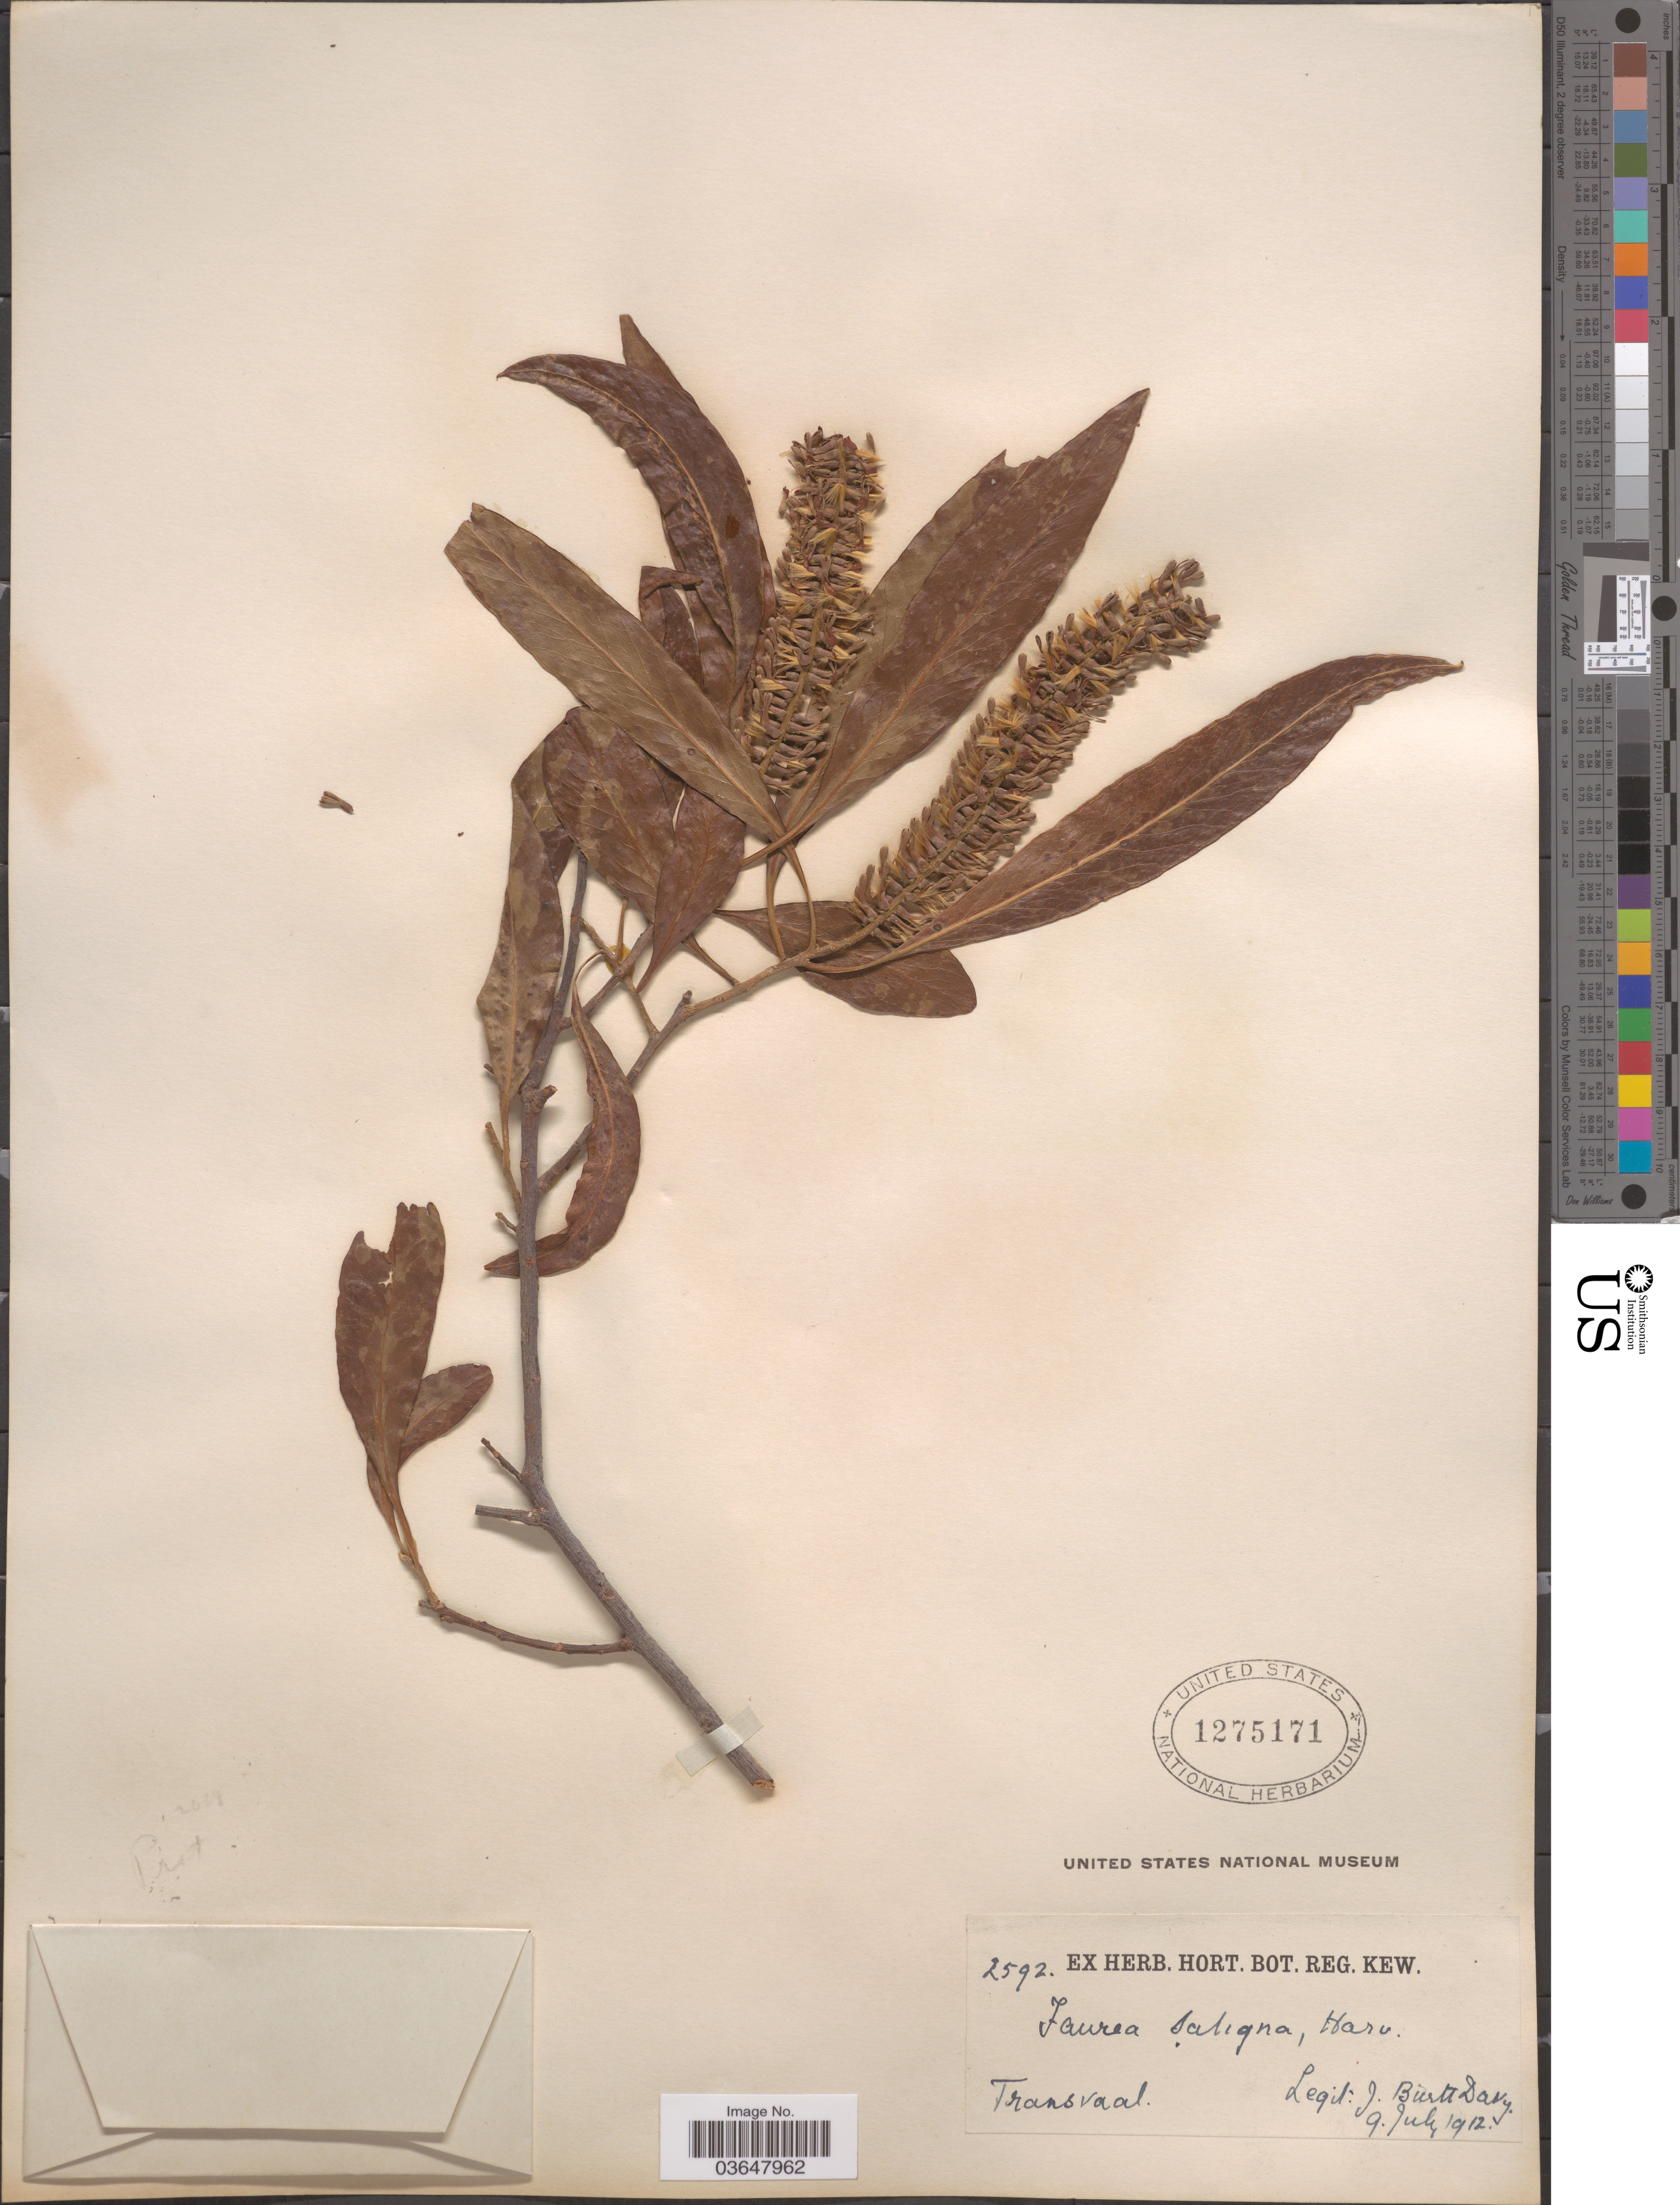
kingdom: Plantae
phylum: Tracheophyta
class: Magnoliopsida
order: Proteales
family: Proteaceae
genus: Faurea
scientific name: Faurea saligna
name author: Harv.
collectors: J. Burtt Davy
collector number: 2592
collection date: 1912-07-09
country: South Africa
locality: Transvaal.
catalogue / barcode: US 1275171